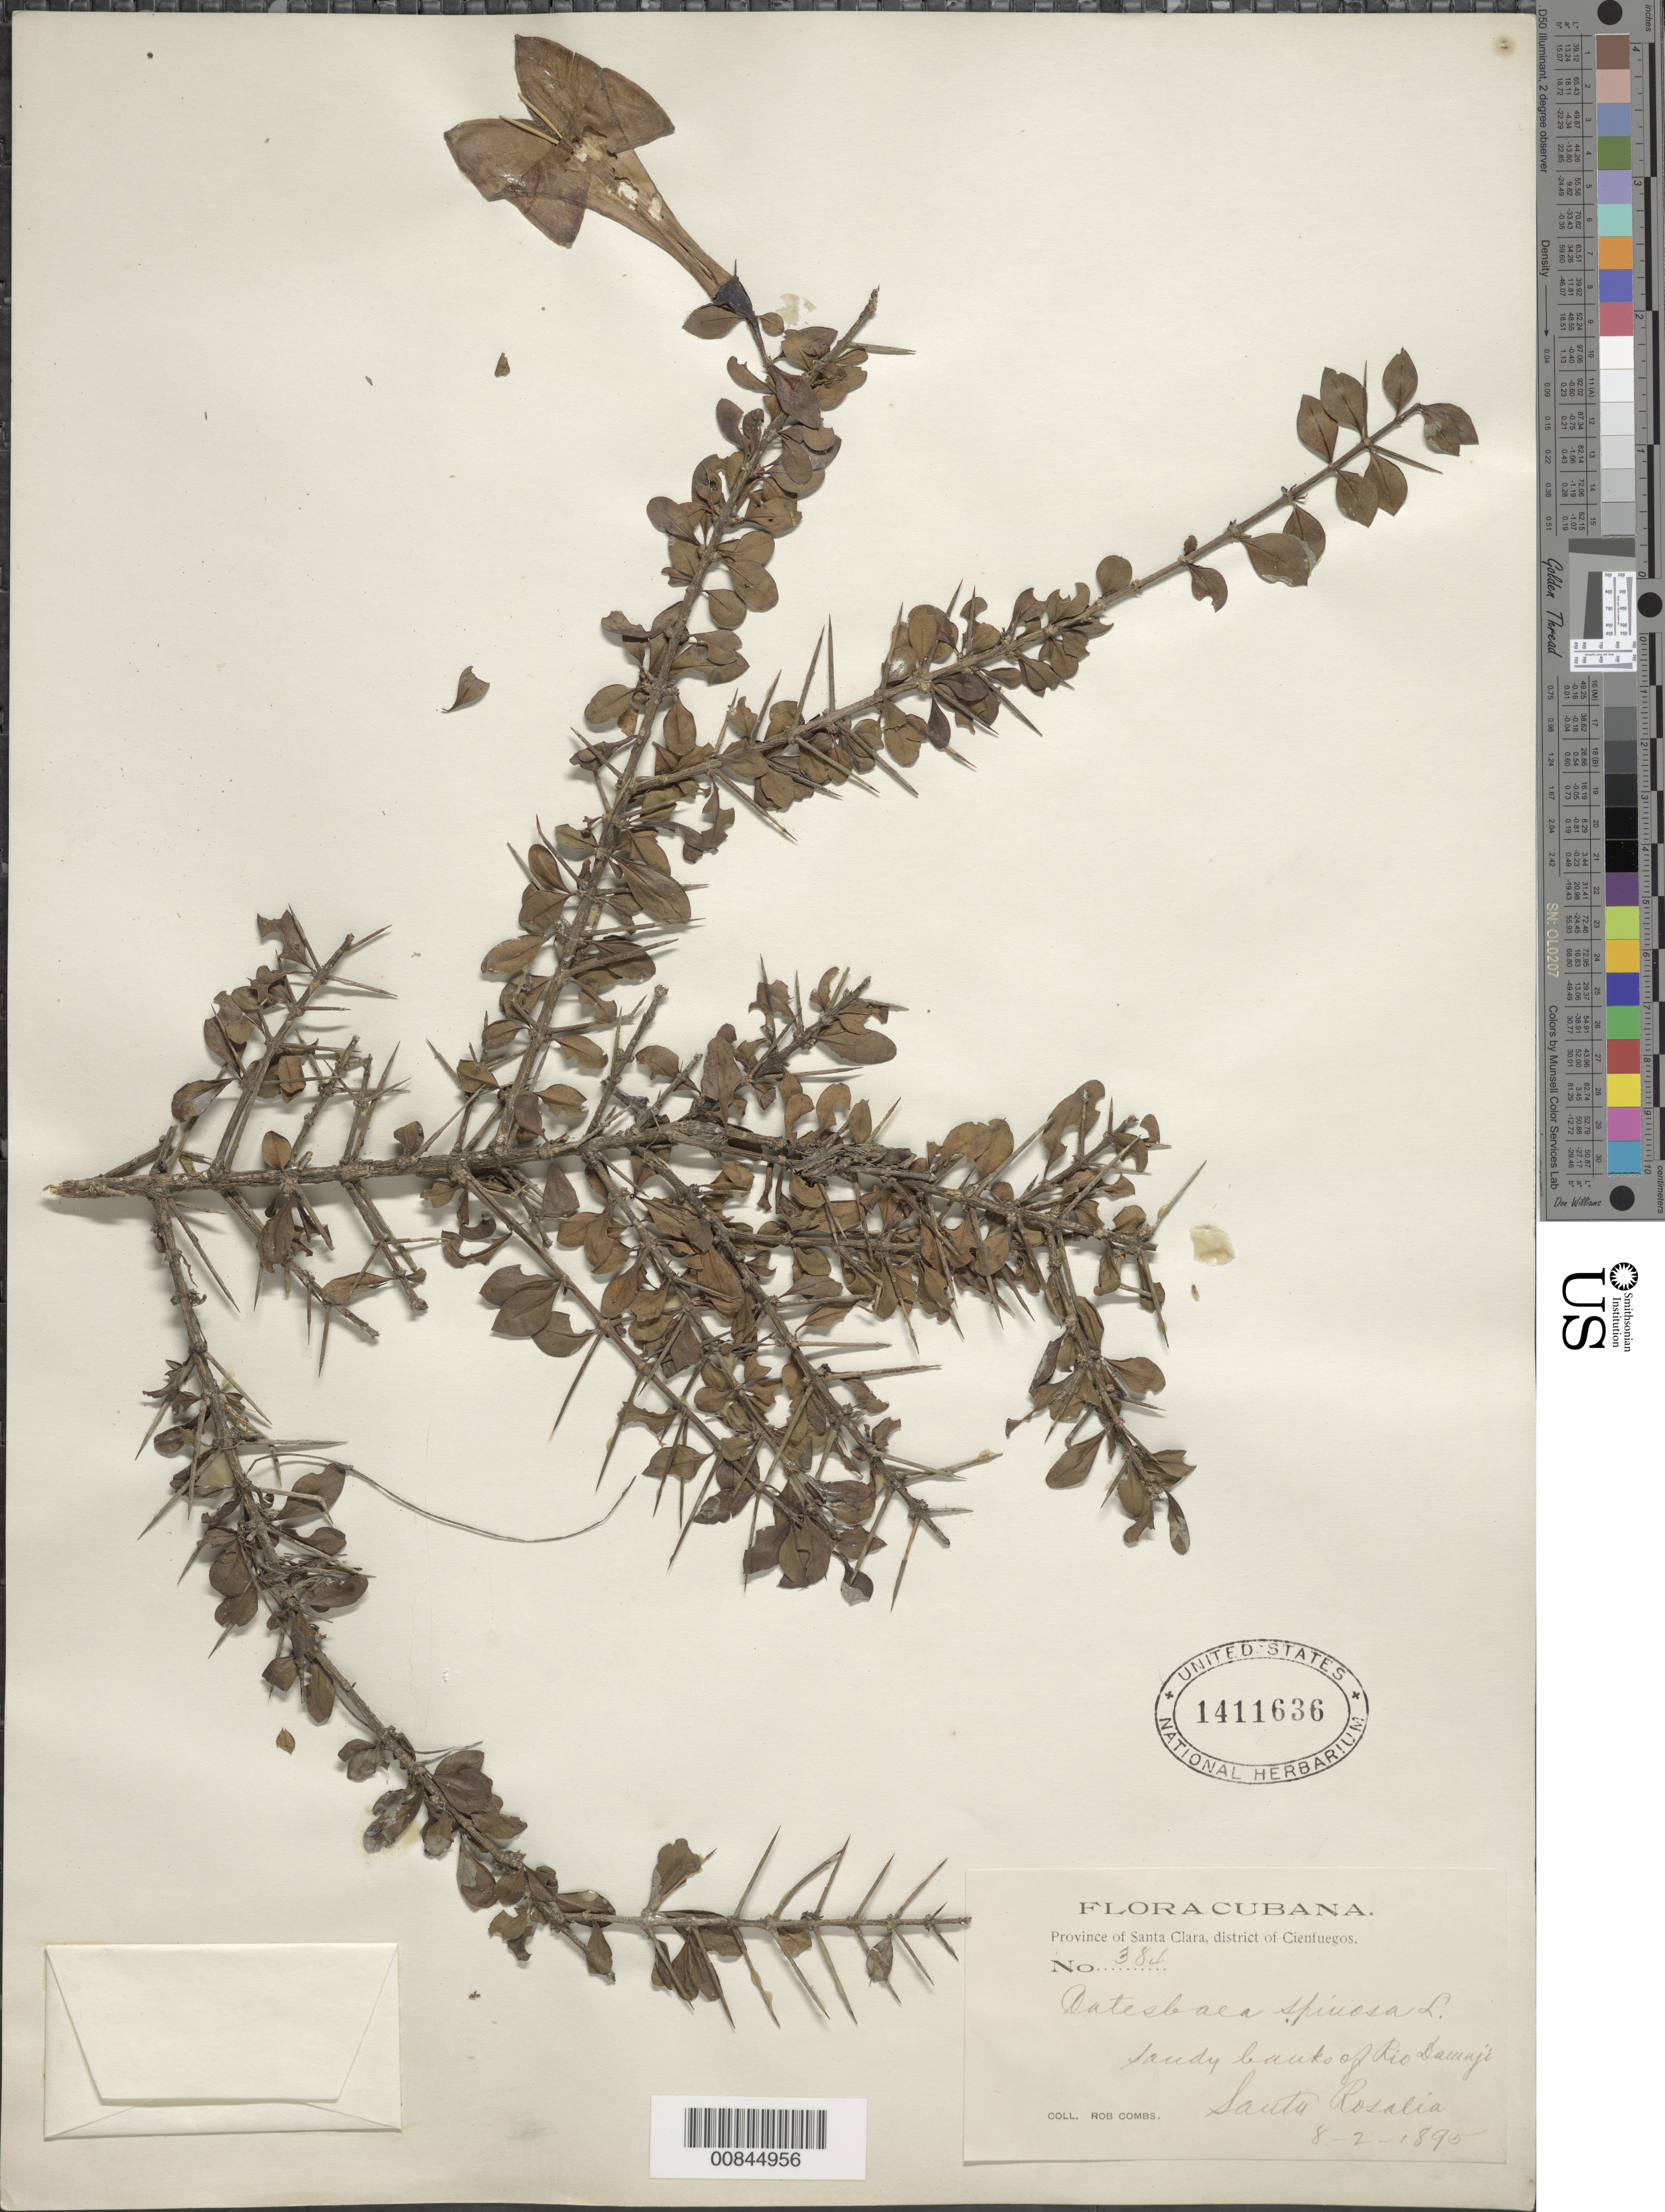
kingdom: Plantae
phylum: Tracheophyta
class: Magnoliopsida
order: Gentianales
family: Rubiaceae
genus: Catesbaea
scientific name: Catesbaea spinosa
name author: L.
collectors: R. Combs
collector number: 384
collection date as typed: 08 Feb 1895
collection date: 1895-02-08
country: Cuba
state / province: Las Villas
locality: Banks of Rio Damajé, Santa Rosalia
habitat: Sandy banks of river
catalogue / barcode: US 1411636